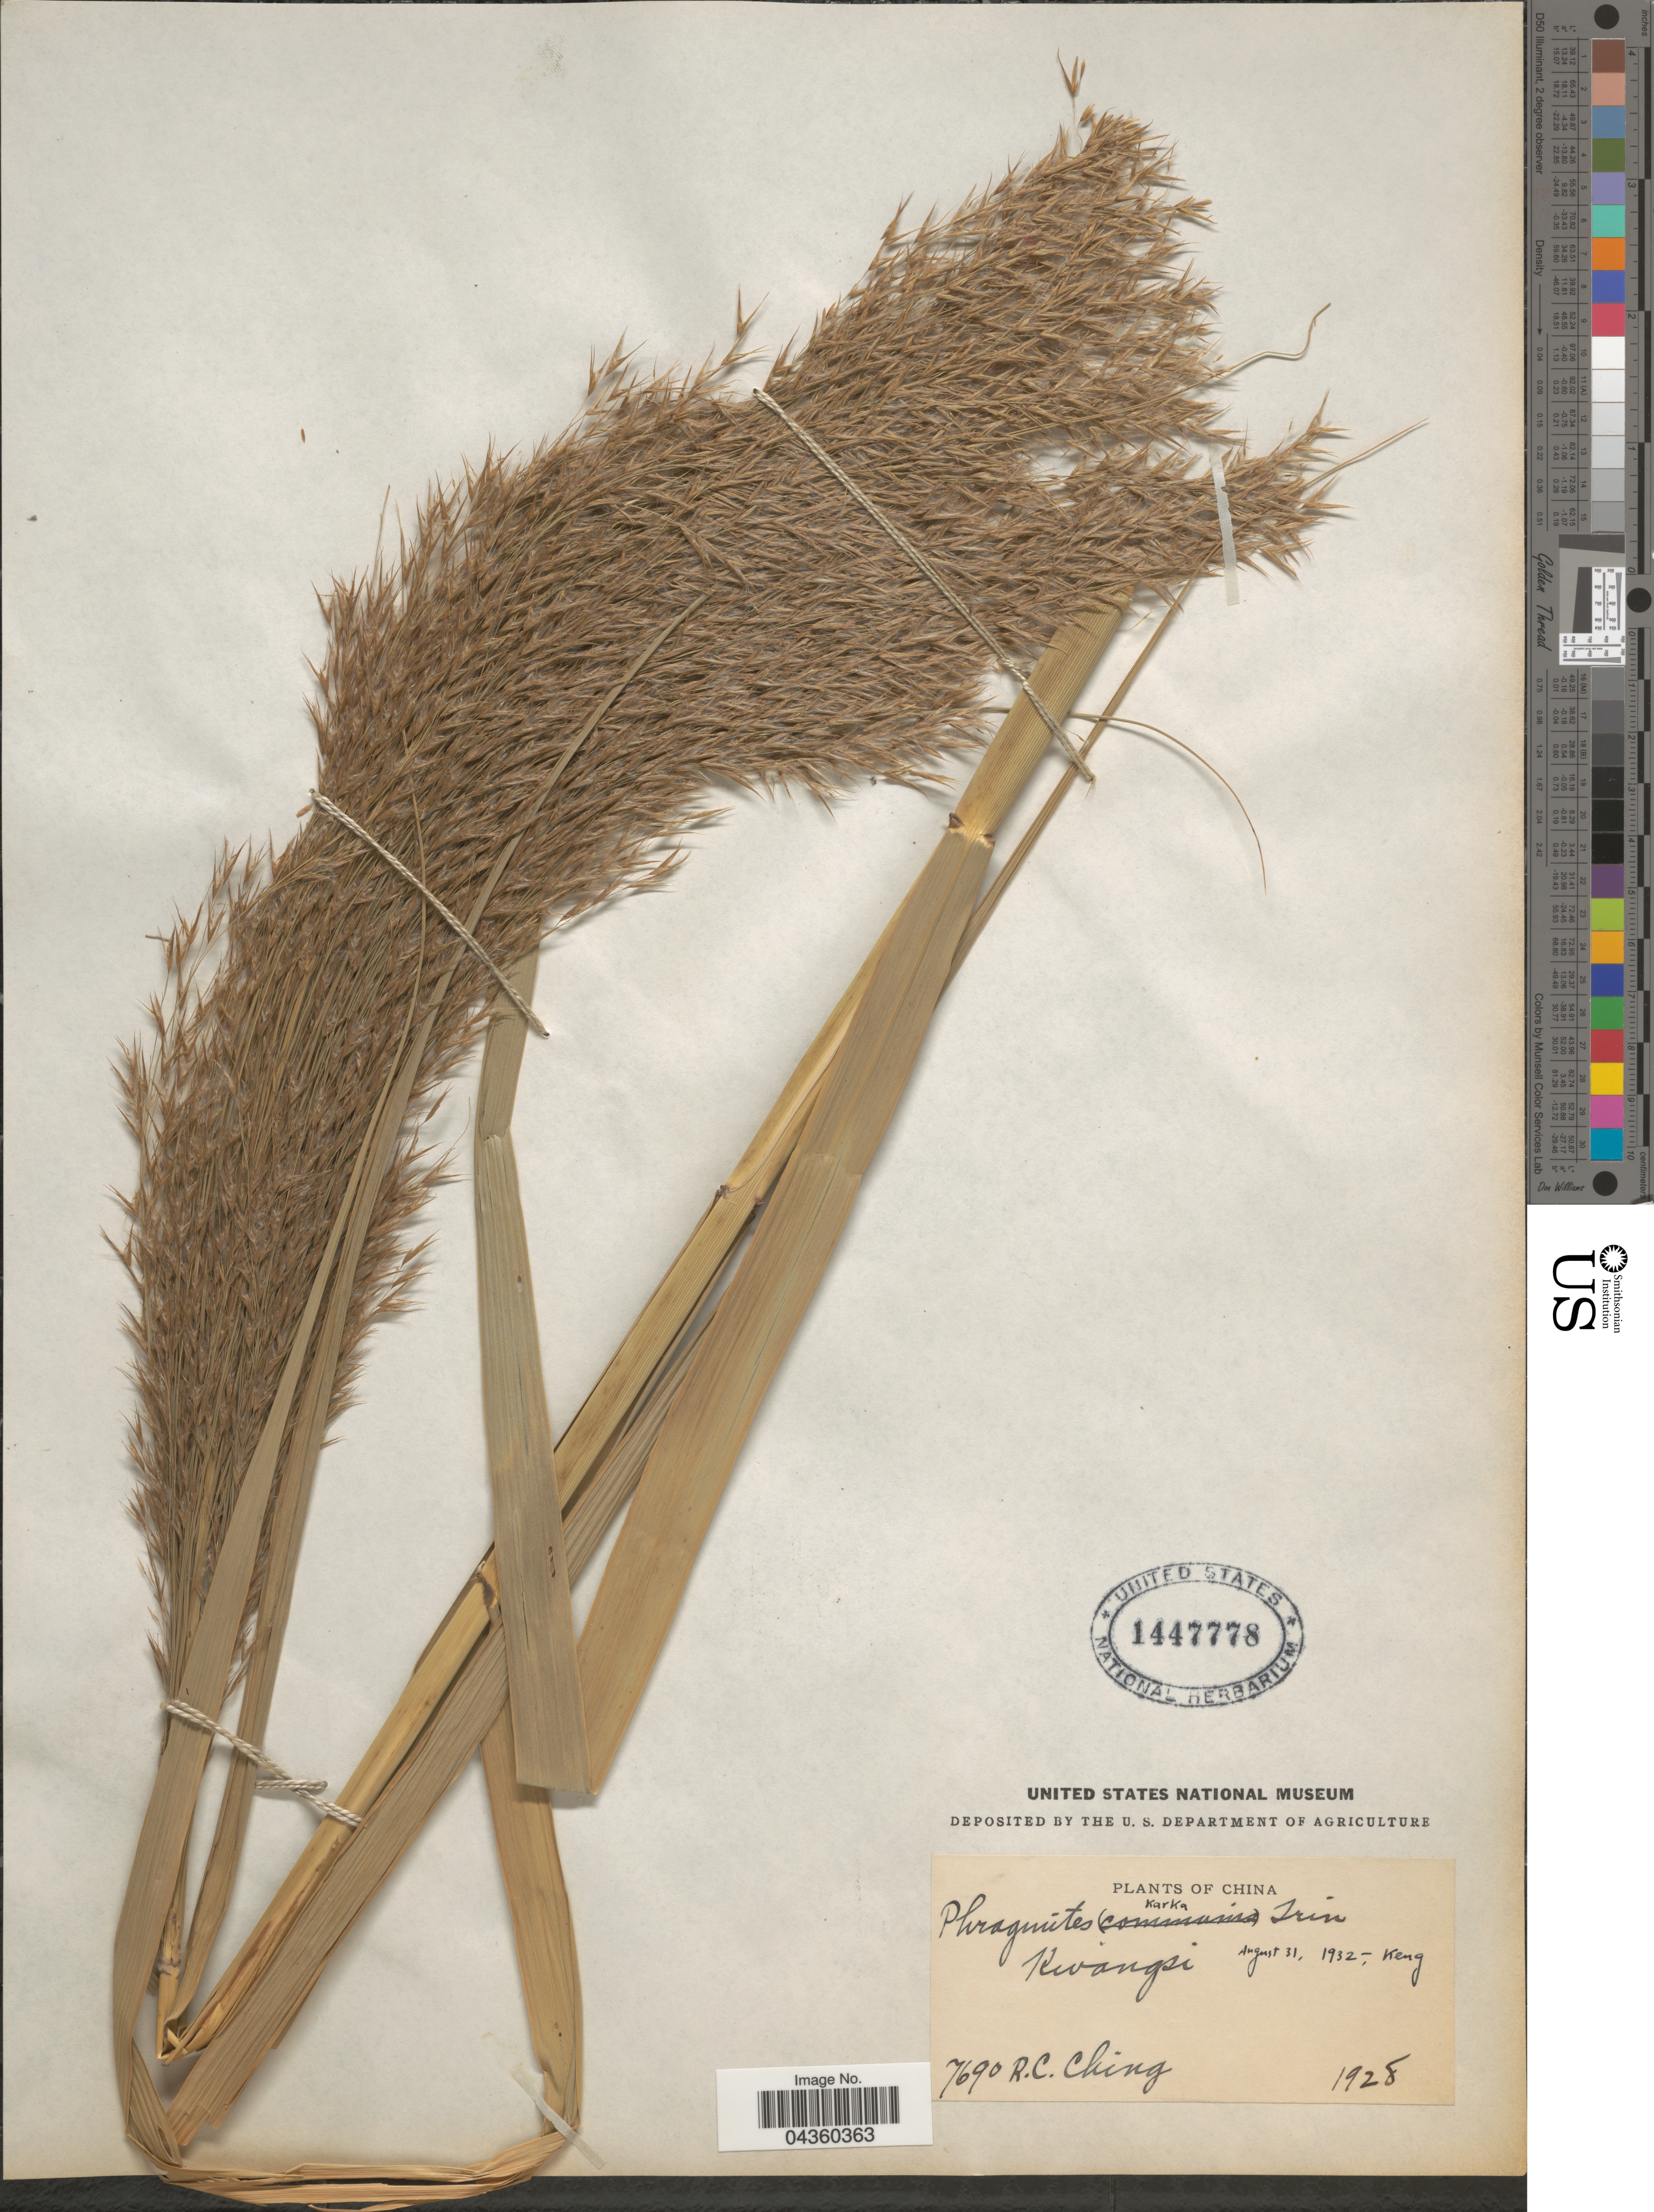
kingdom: Plantae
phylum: Tracheophyta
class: Liliopsida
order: Poales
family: Poaceae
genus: Phragmites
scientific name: Phragmites karka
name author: (Retz.) Trin. ex Steud.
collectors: R. C. Ching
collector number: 7690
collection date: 1928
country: China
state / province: Guangxi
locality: Kwangsi.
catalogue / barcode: US 1447778